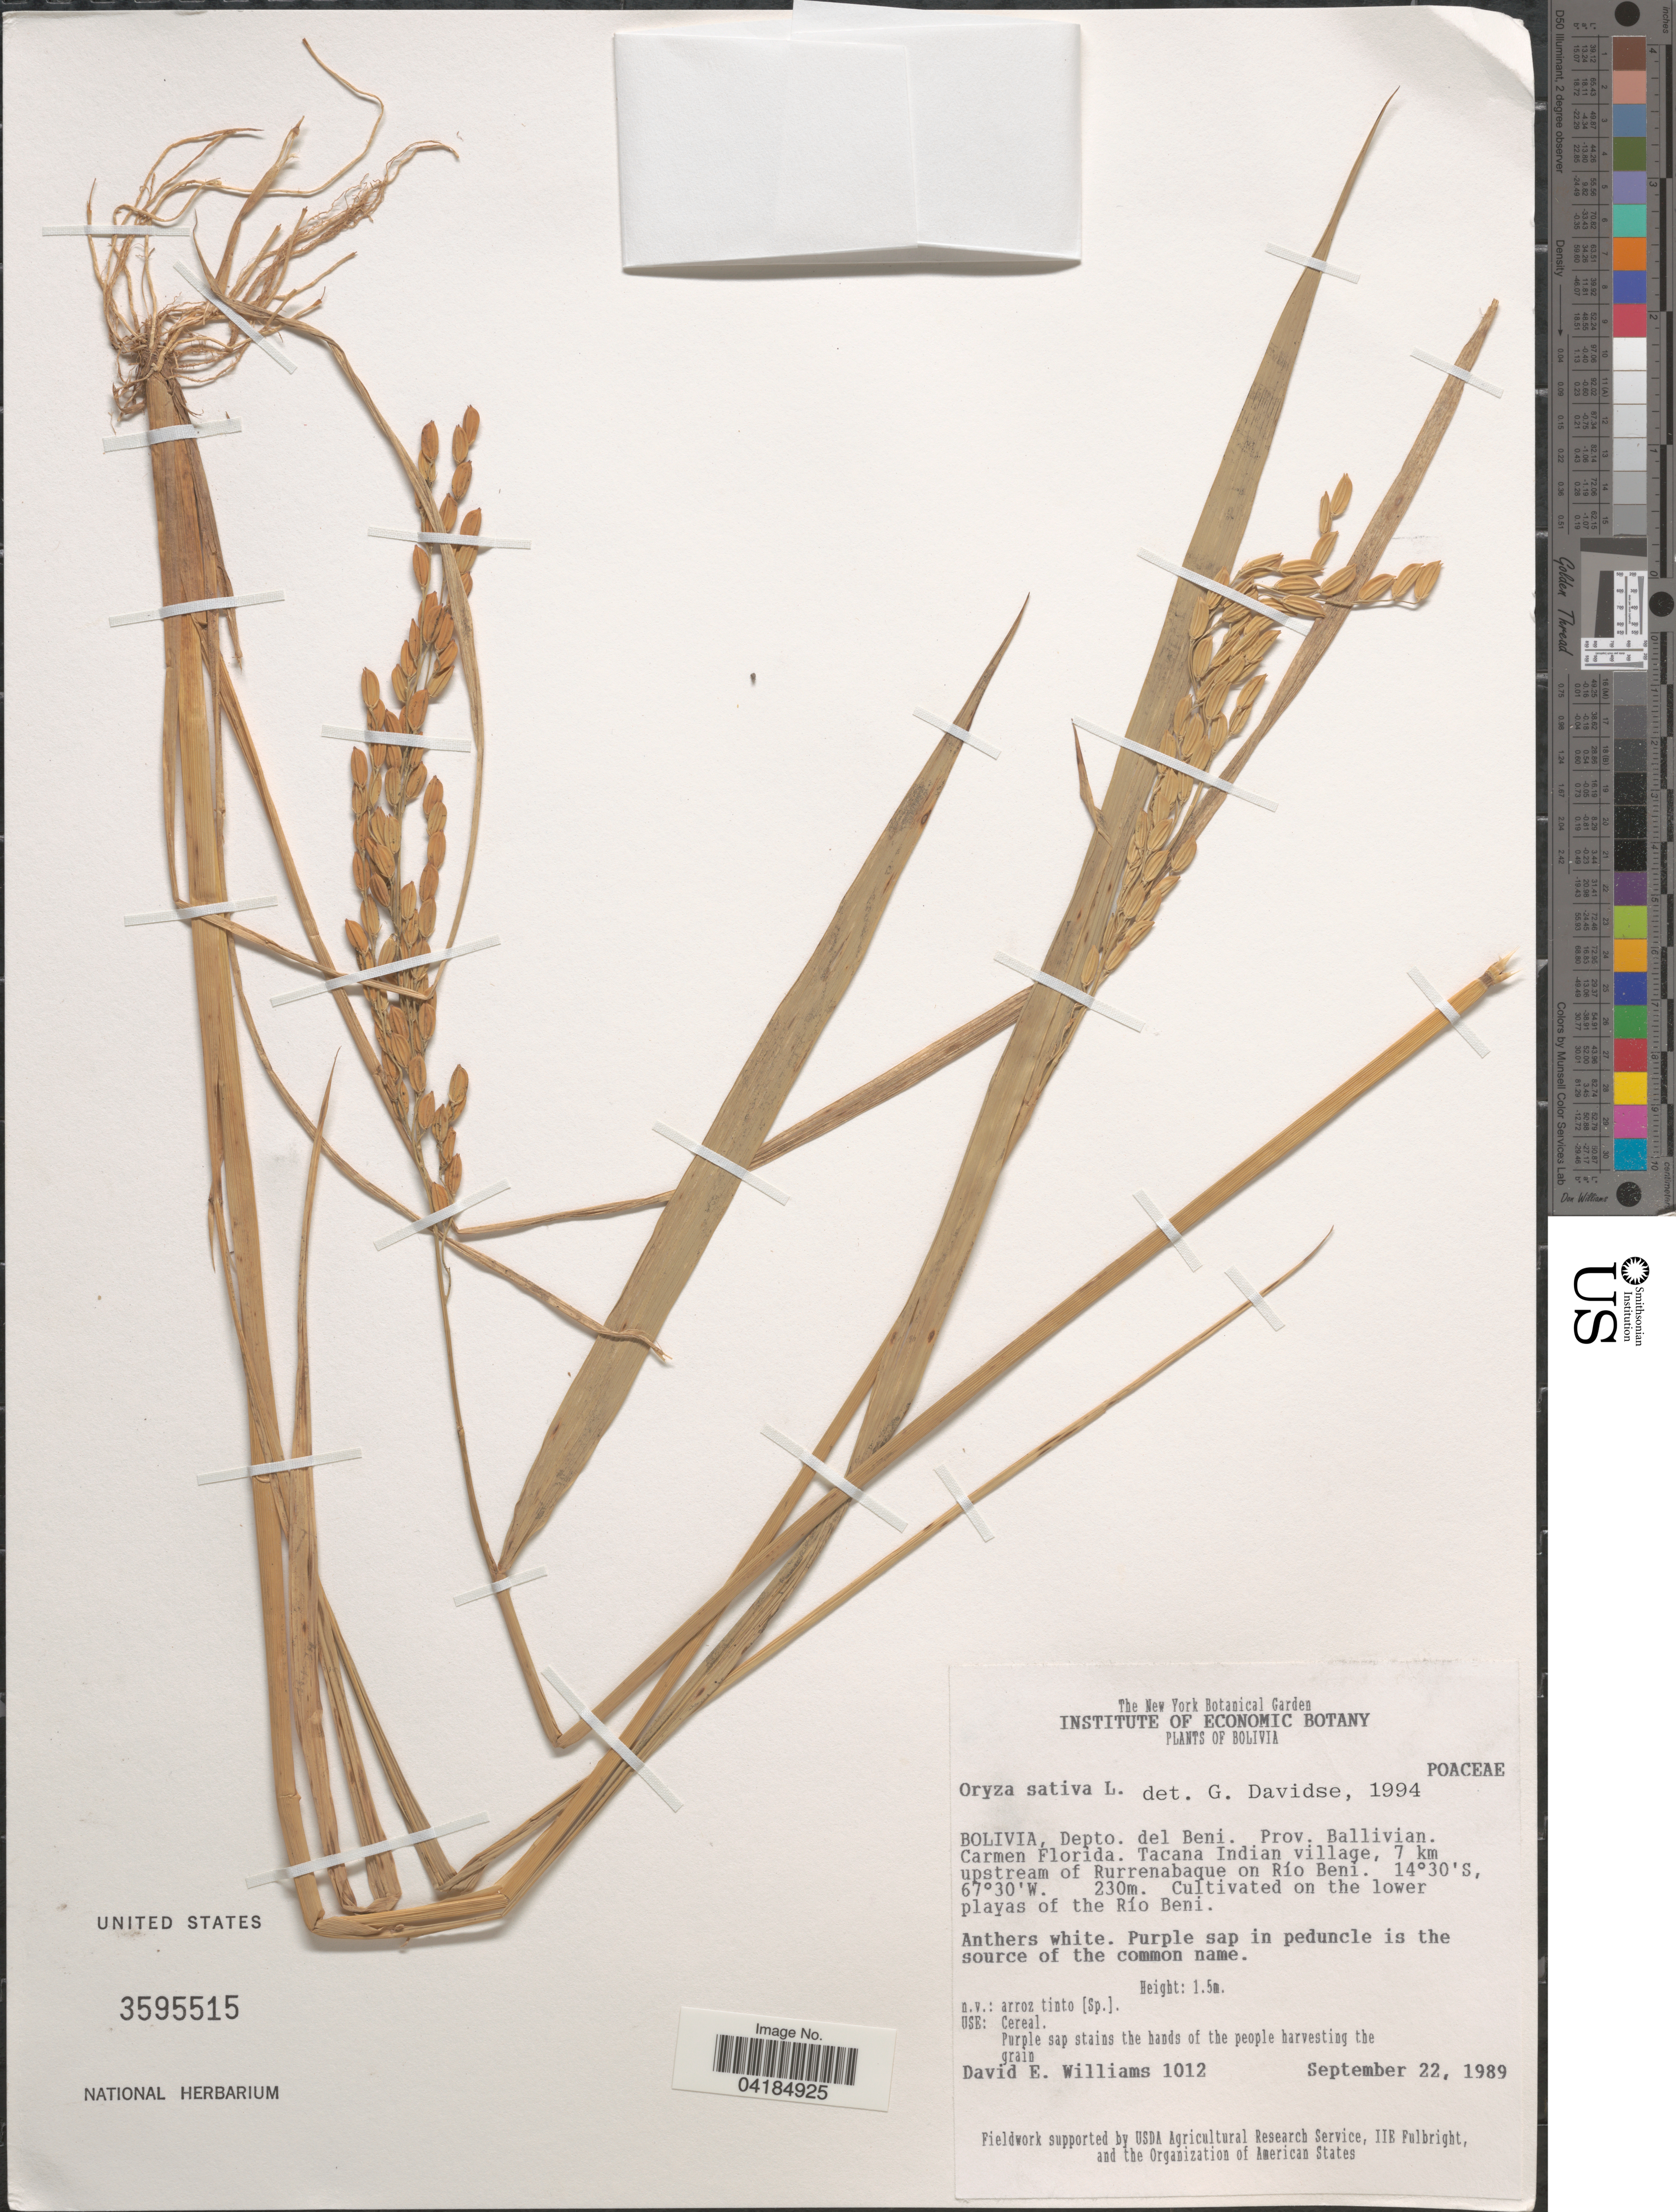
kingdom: Plantae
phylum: Tracheophyta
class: Liliopsida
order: Poales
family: Poaceae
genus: Oryza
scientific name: Oryza sativa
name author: L.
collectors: D. E. Williams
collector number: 1012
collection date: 1989-09-22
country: Bolivia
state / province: Beni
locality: Depto. del Beni. Prov. Ballivian. Carmen Florida. Tacana Indian village, 7 km upstream of Rurrenabaque on Río Beni. On the lower playas of the Río Beni.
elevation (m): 230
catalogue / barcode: US 3595515